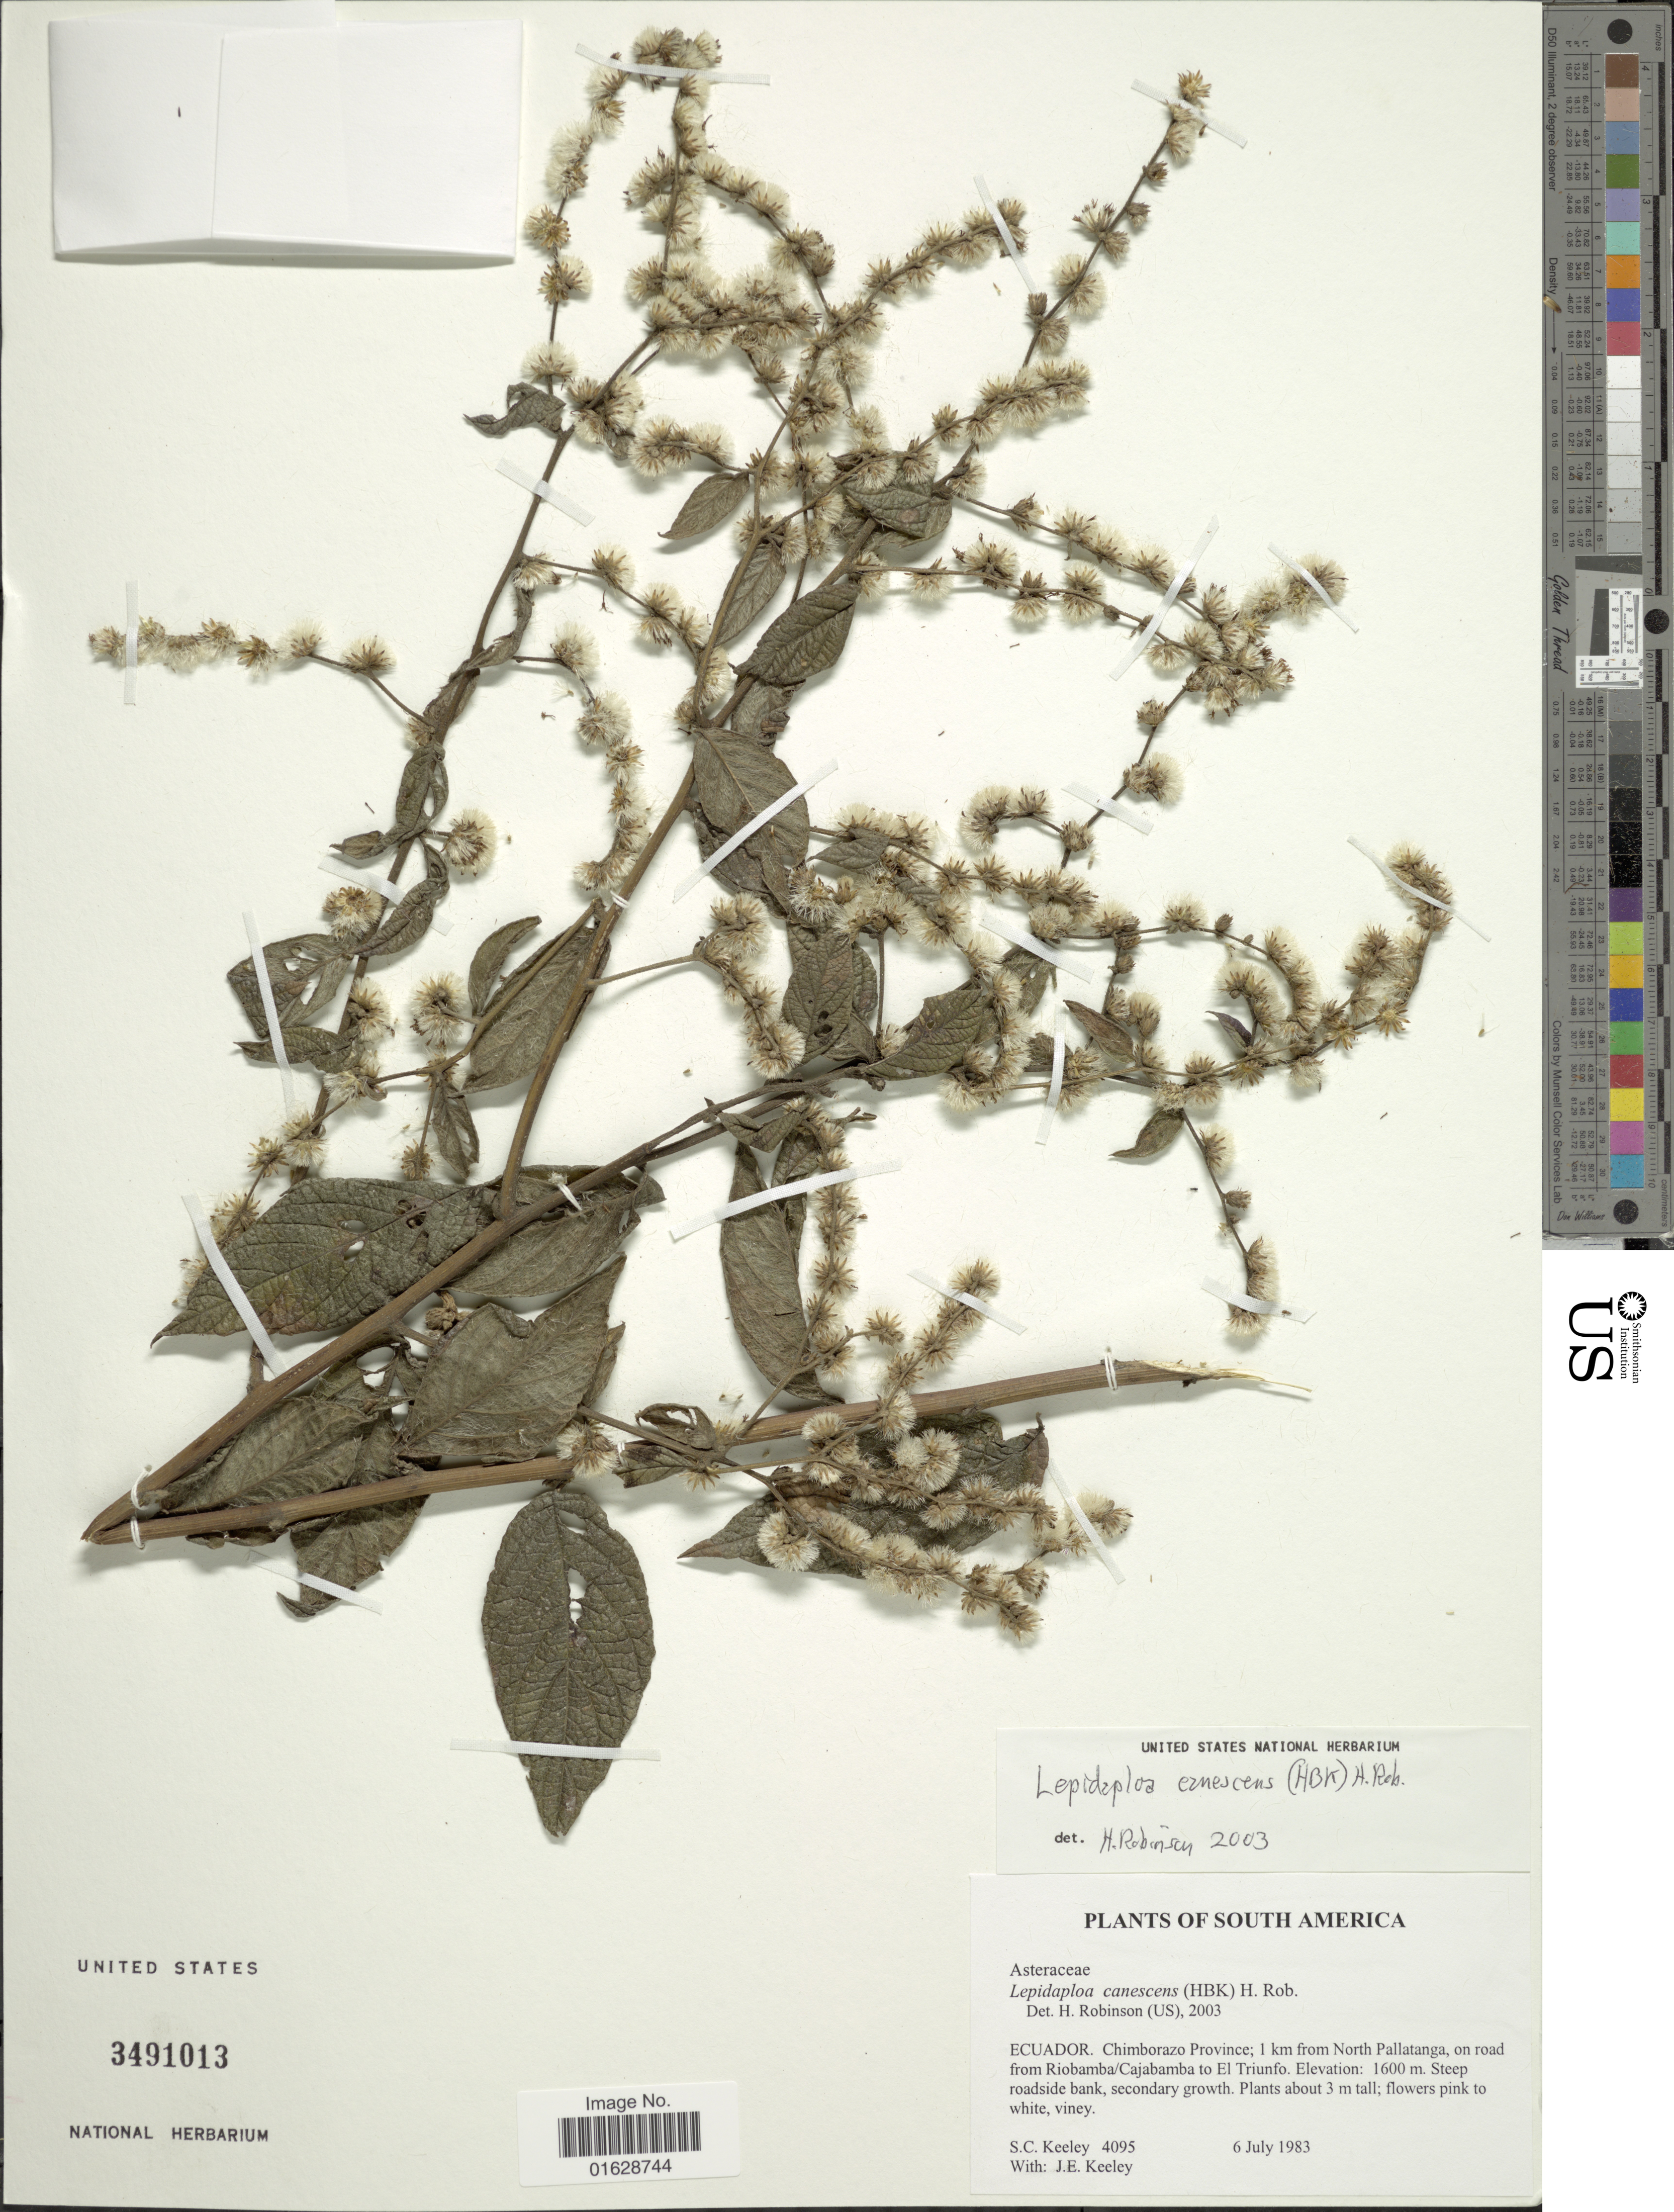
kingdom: Plantae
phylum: Tracheophyta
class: Magnoliopsida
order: Asterales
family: Asteraceae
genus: Lepidaploa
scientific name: Lepidaploa canescens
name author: (Kunth) H. Rob.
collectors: S. C. Keeley & J. E. Keeley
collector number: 4095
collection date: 1983-07-06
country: Ecuador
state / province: Chimborazo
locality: Chimborazo Province; 1 km from North Pallatanga, on road from Riobamba/Cajabamba to El Triunfo.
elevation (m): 1600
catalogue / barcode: US 3491013